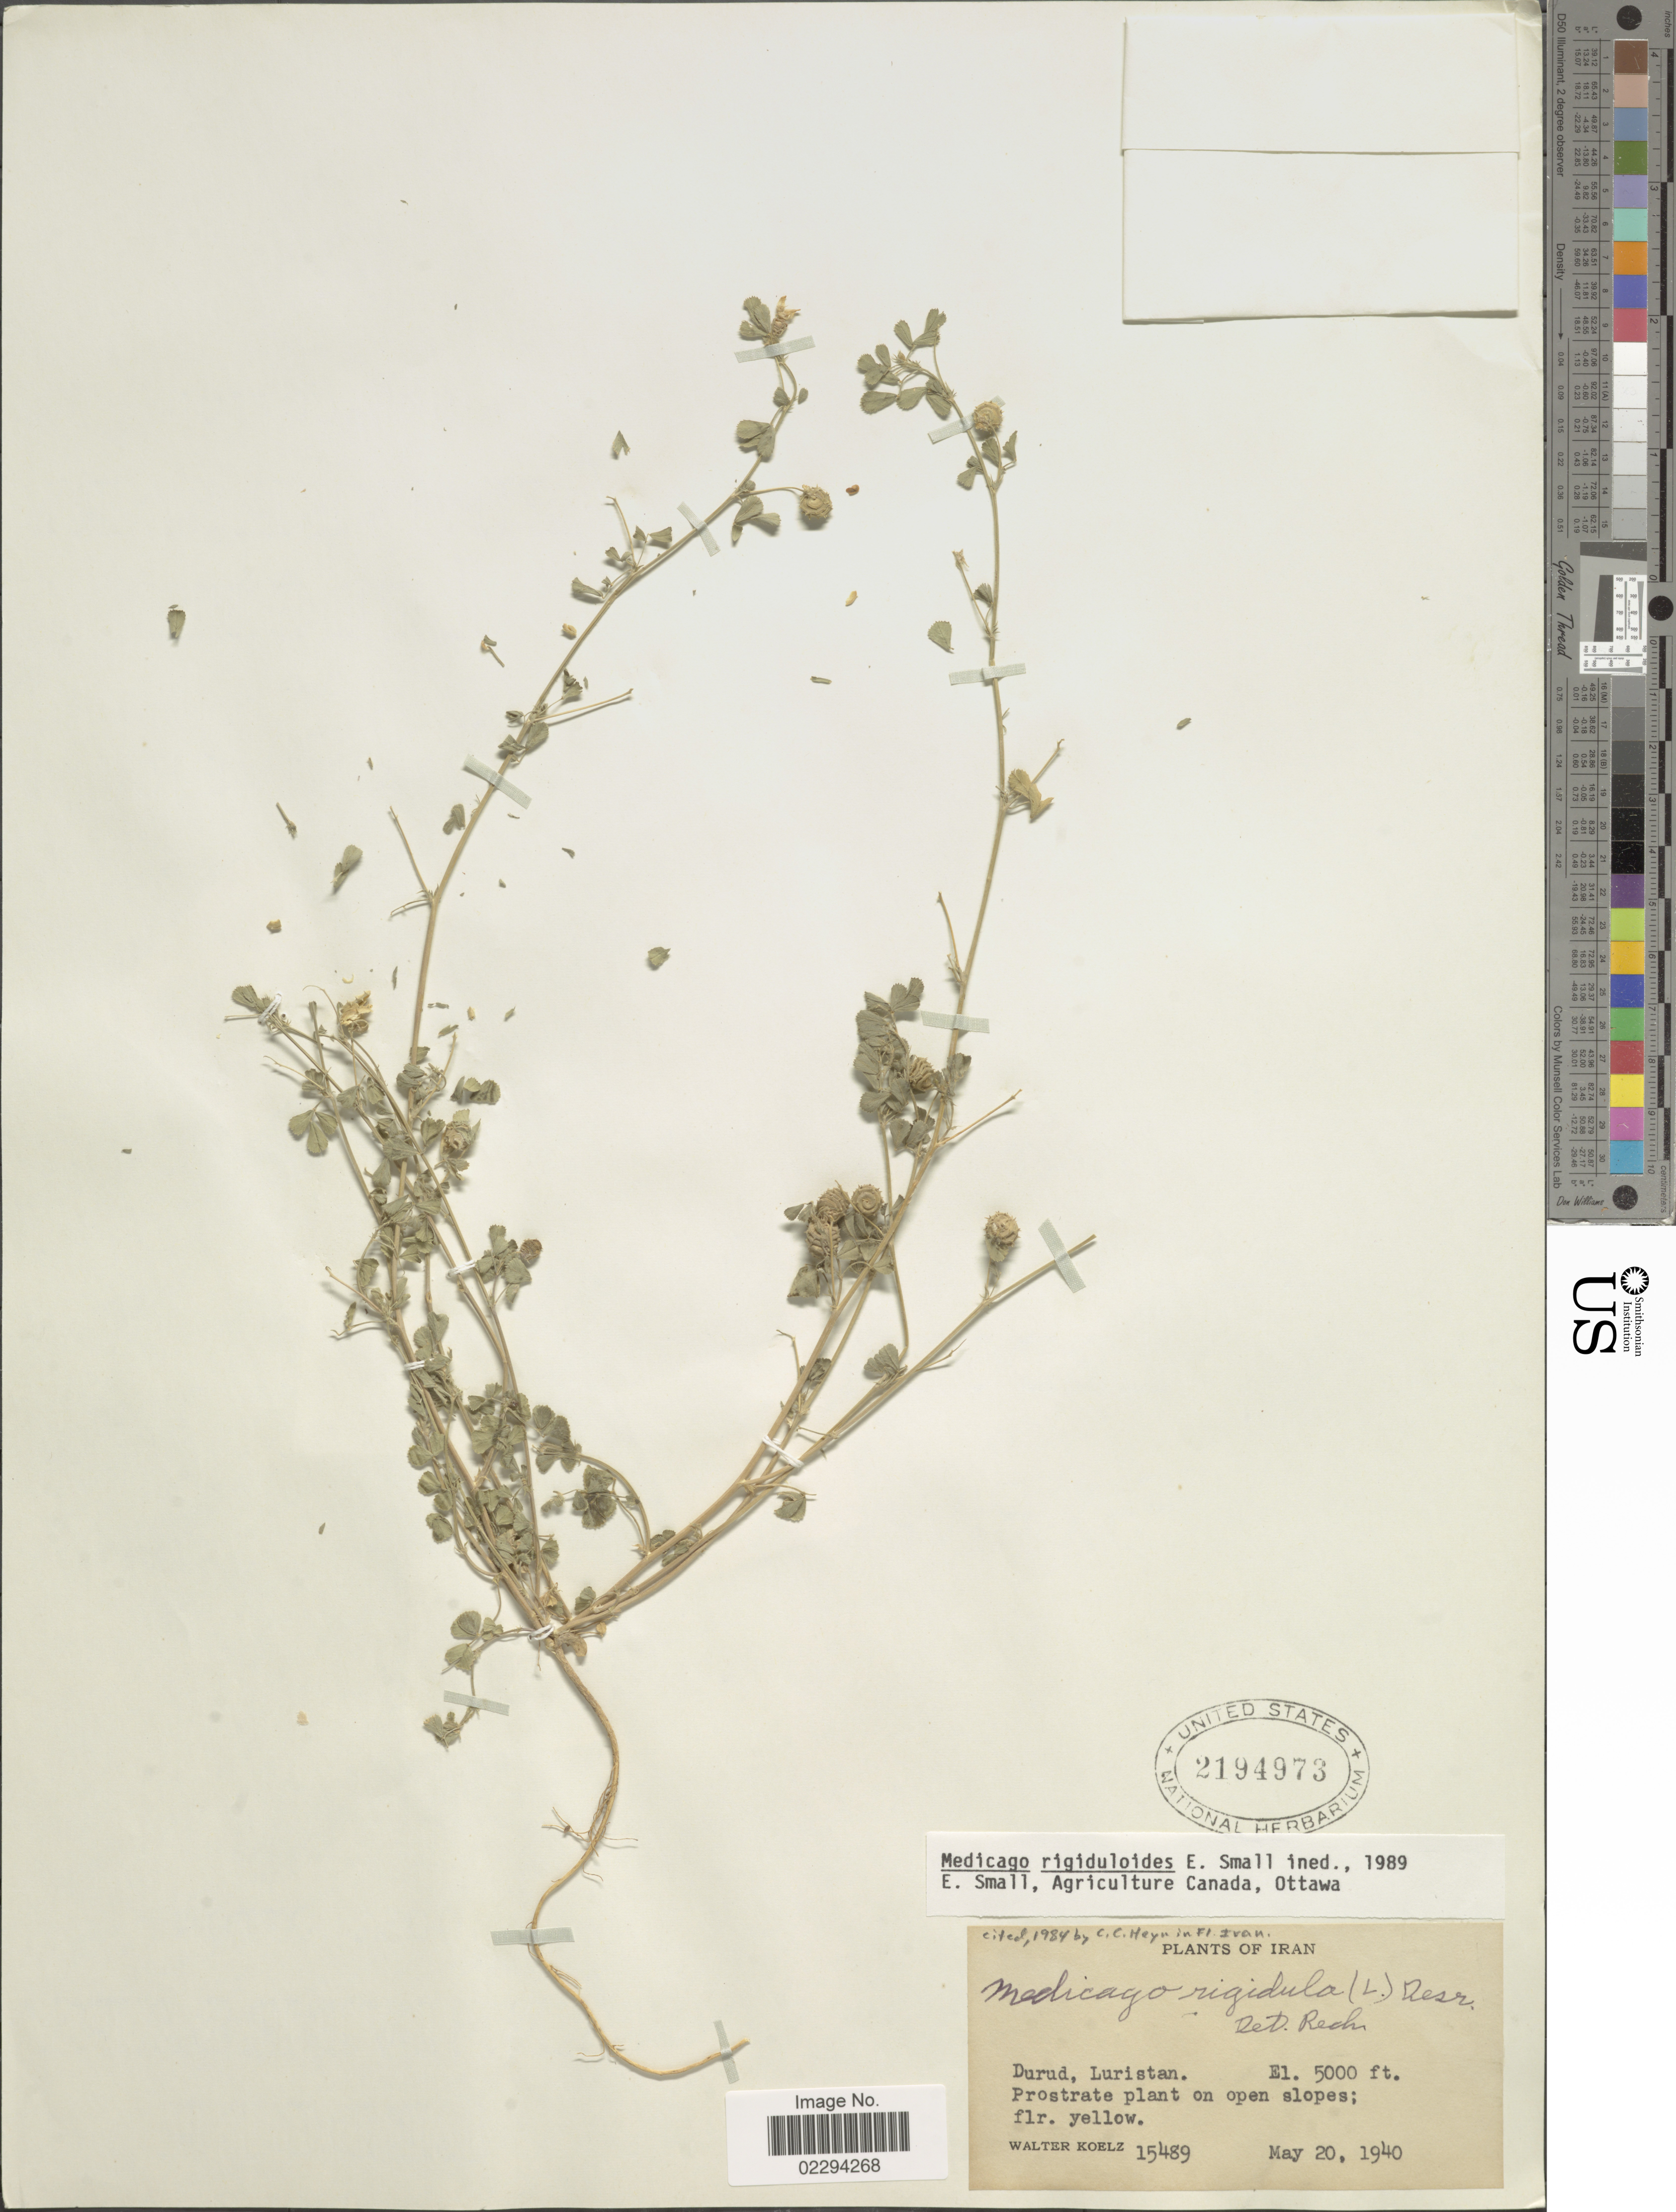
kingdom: Plantae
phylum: Tracheophyta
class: Magnoliopsida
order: Fabales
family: Fabaceae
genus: Medicago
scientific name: Medicago rigiduloides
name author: Small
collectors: W. N. Koelz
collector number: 15489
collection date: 1940-05-20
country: Iran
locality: Durud, Luristan, prostrate plant on open slopes.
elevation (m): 1524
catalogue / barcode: US 2194973